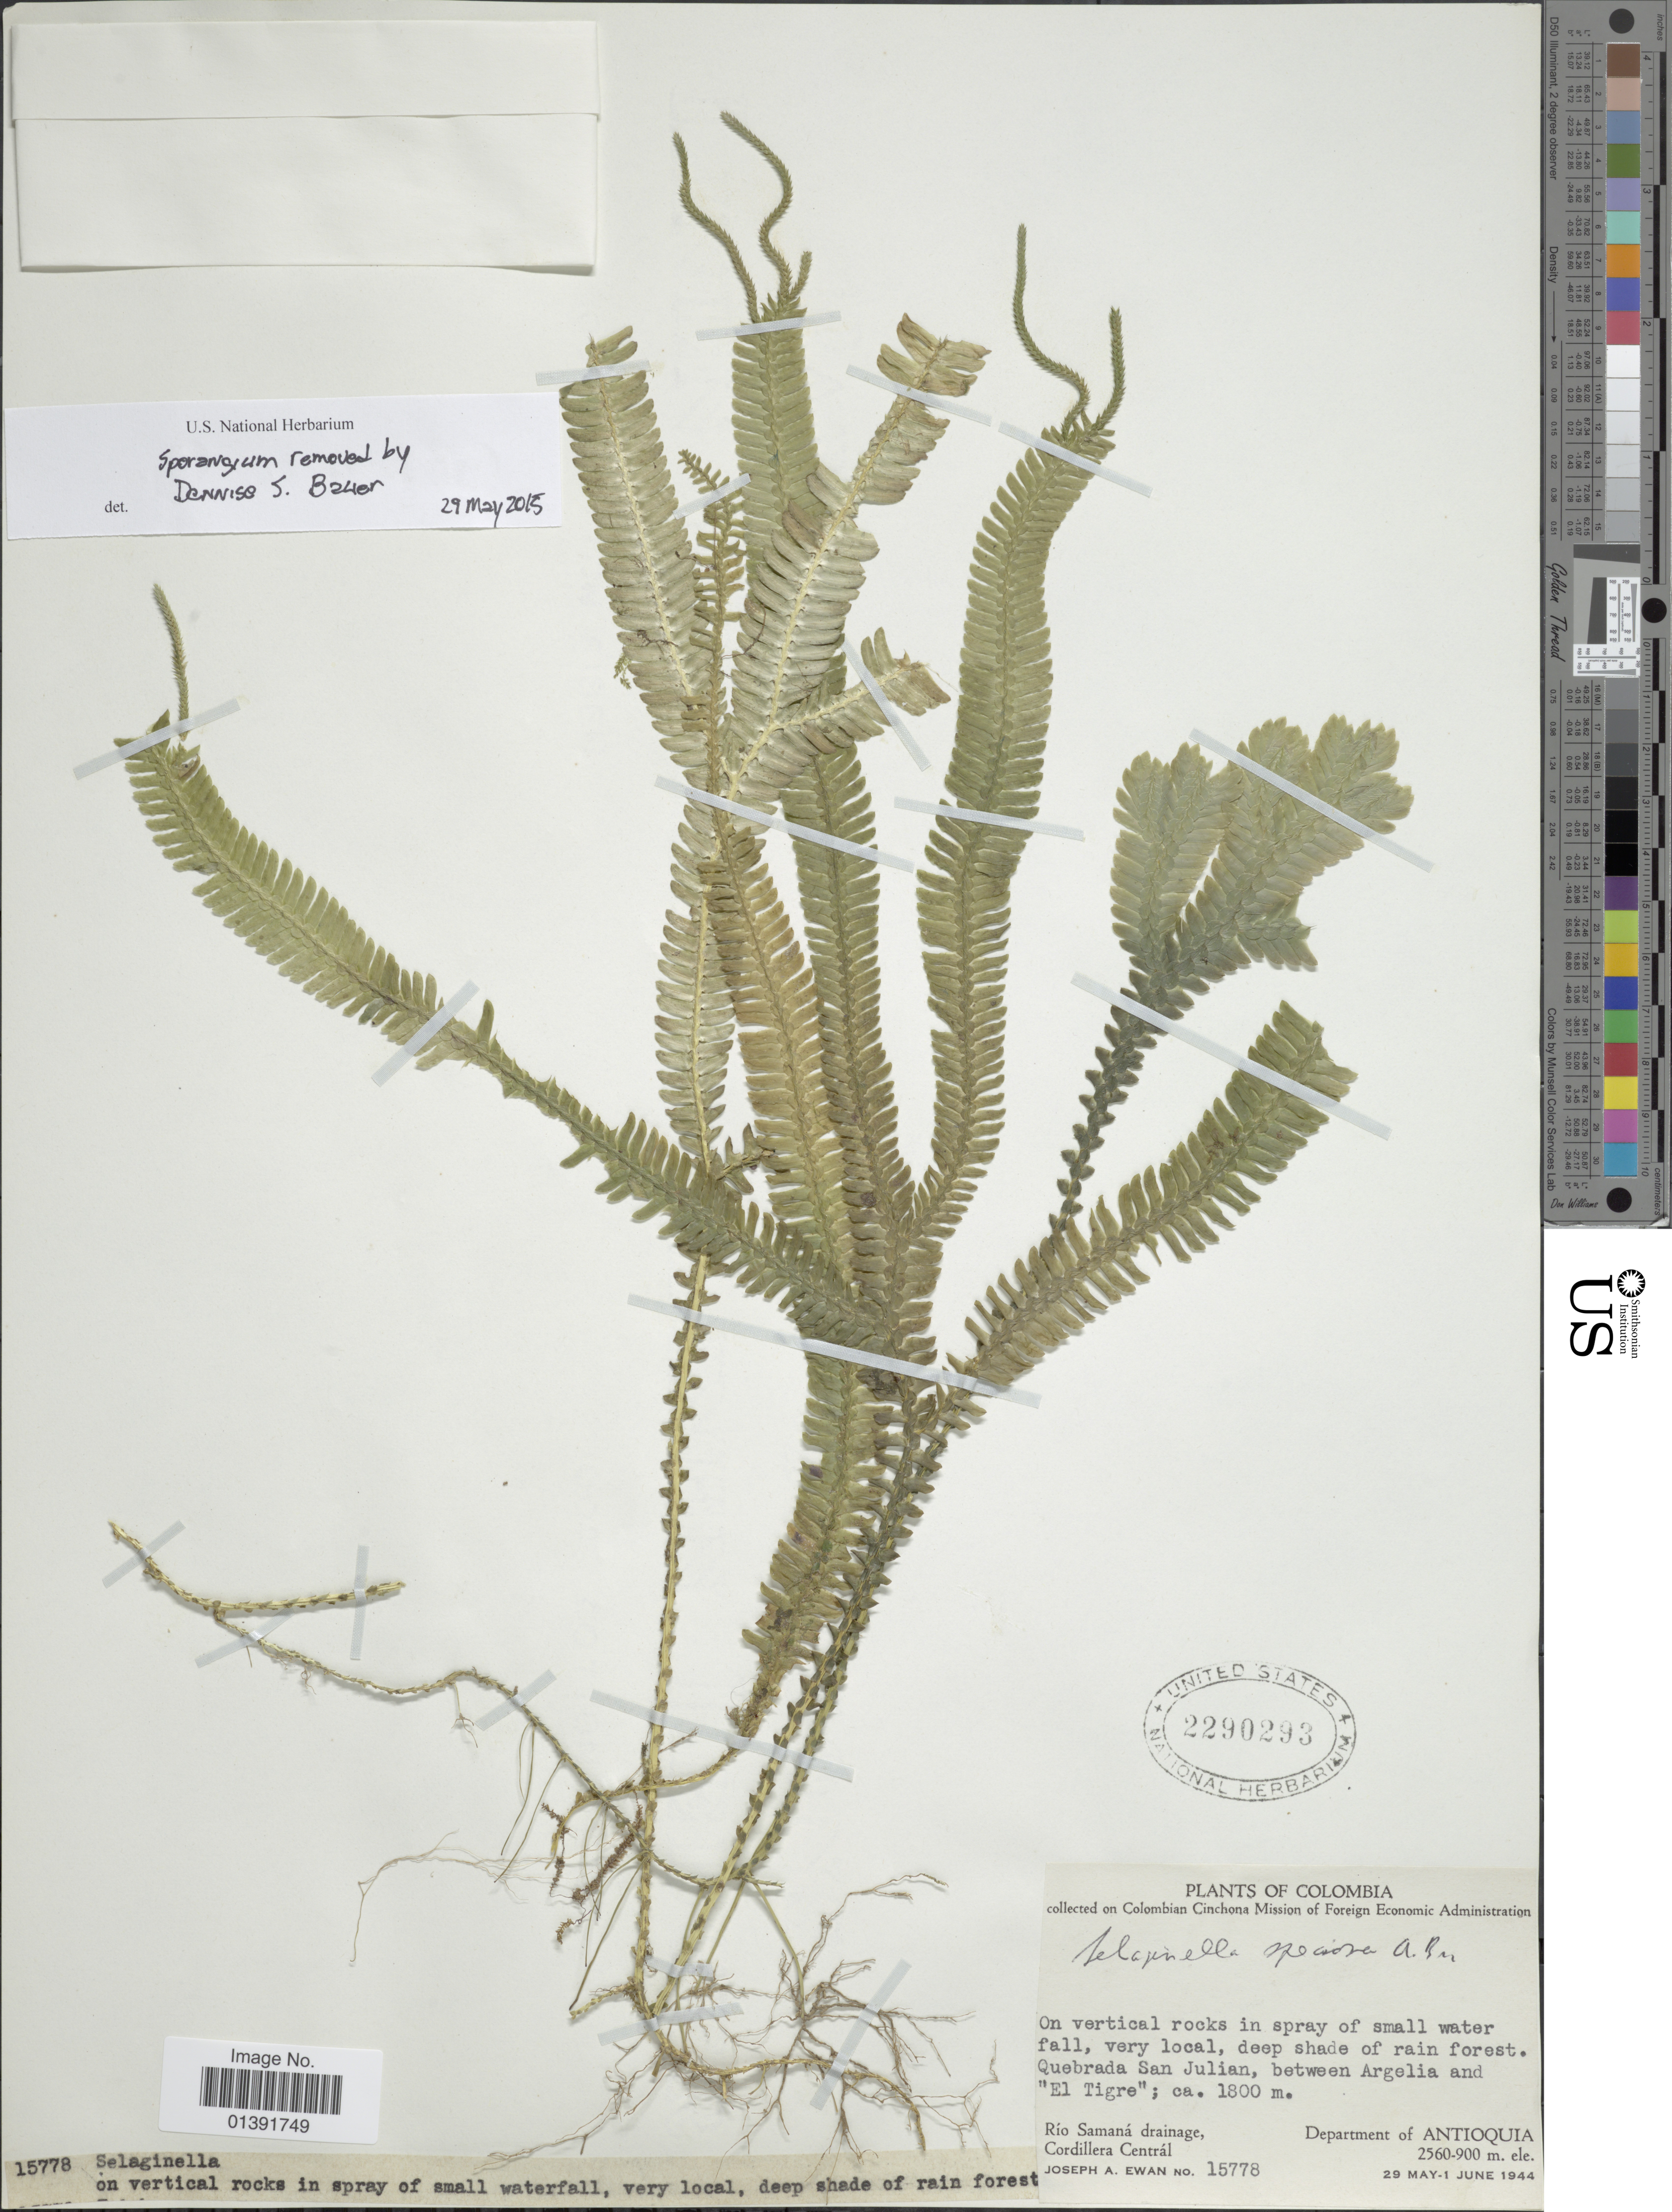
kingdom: Plantae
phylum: Tracheophyta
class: Lycopodiopsida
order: Selaginellales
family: Selaginellaceae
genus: Selaginella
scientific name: Selaginella speciosa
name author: A. Braun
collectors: J. A. Ewan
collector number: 15778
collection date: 1944-05-29/1944-06-01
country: Colombia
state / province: Antioquia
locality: Quebrada San Julian, between Argelia and "El Tigre", Rio Saman drainage, Cordillera Central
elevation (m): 1800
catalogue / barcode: US 2290293